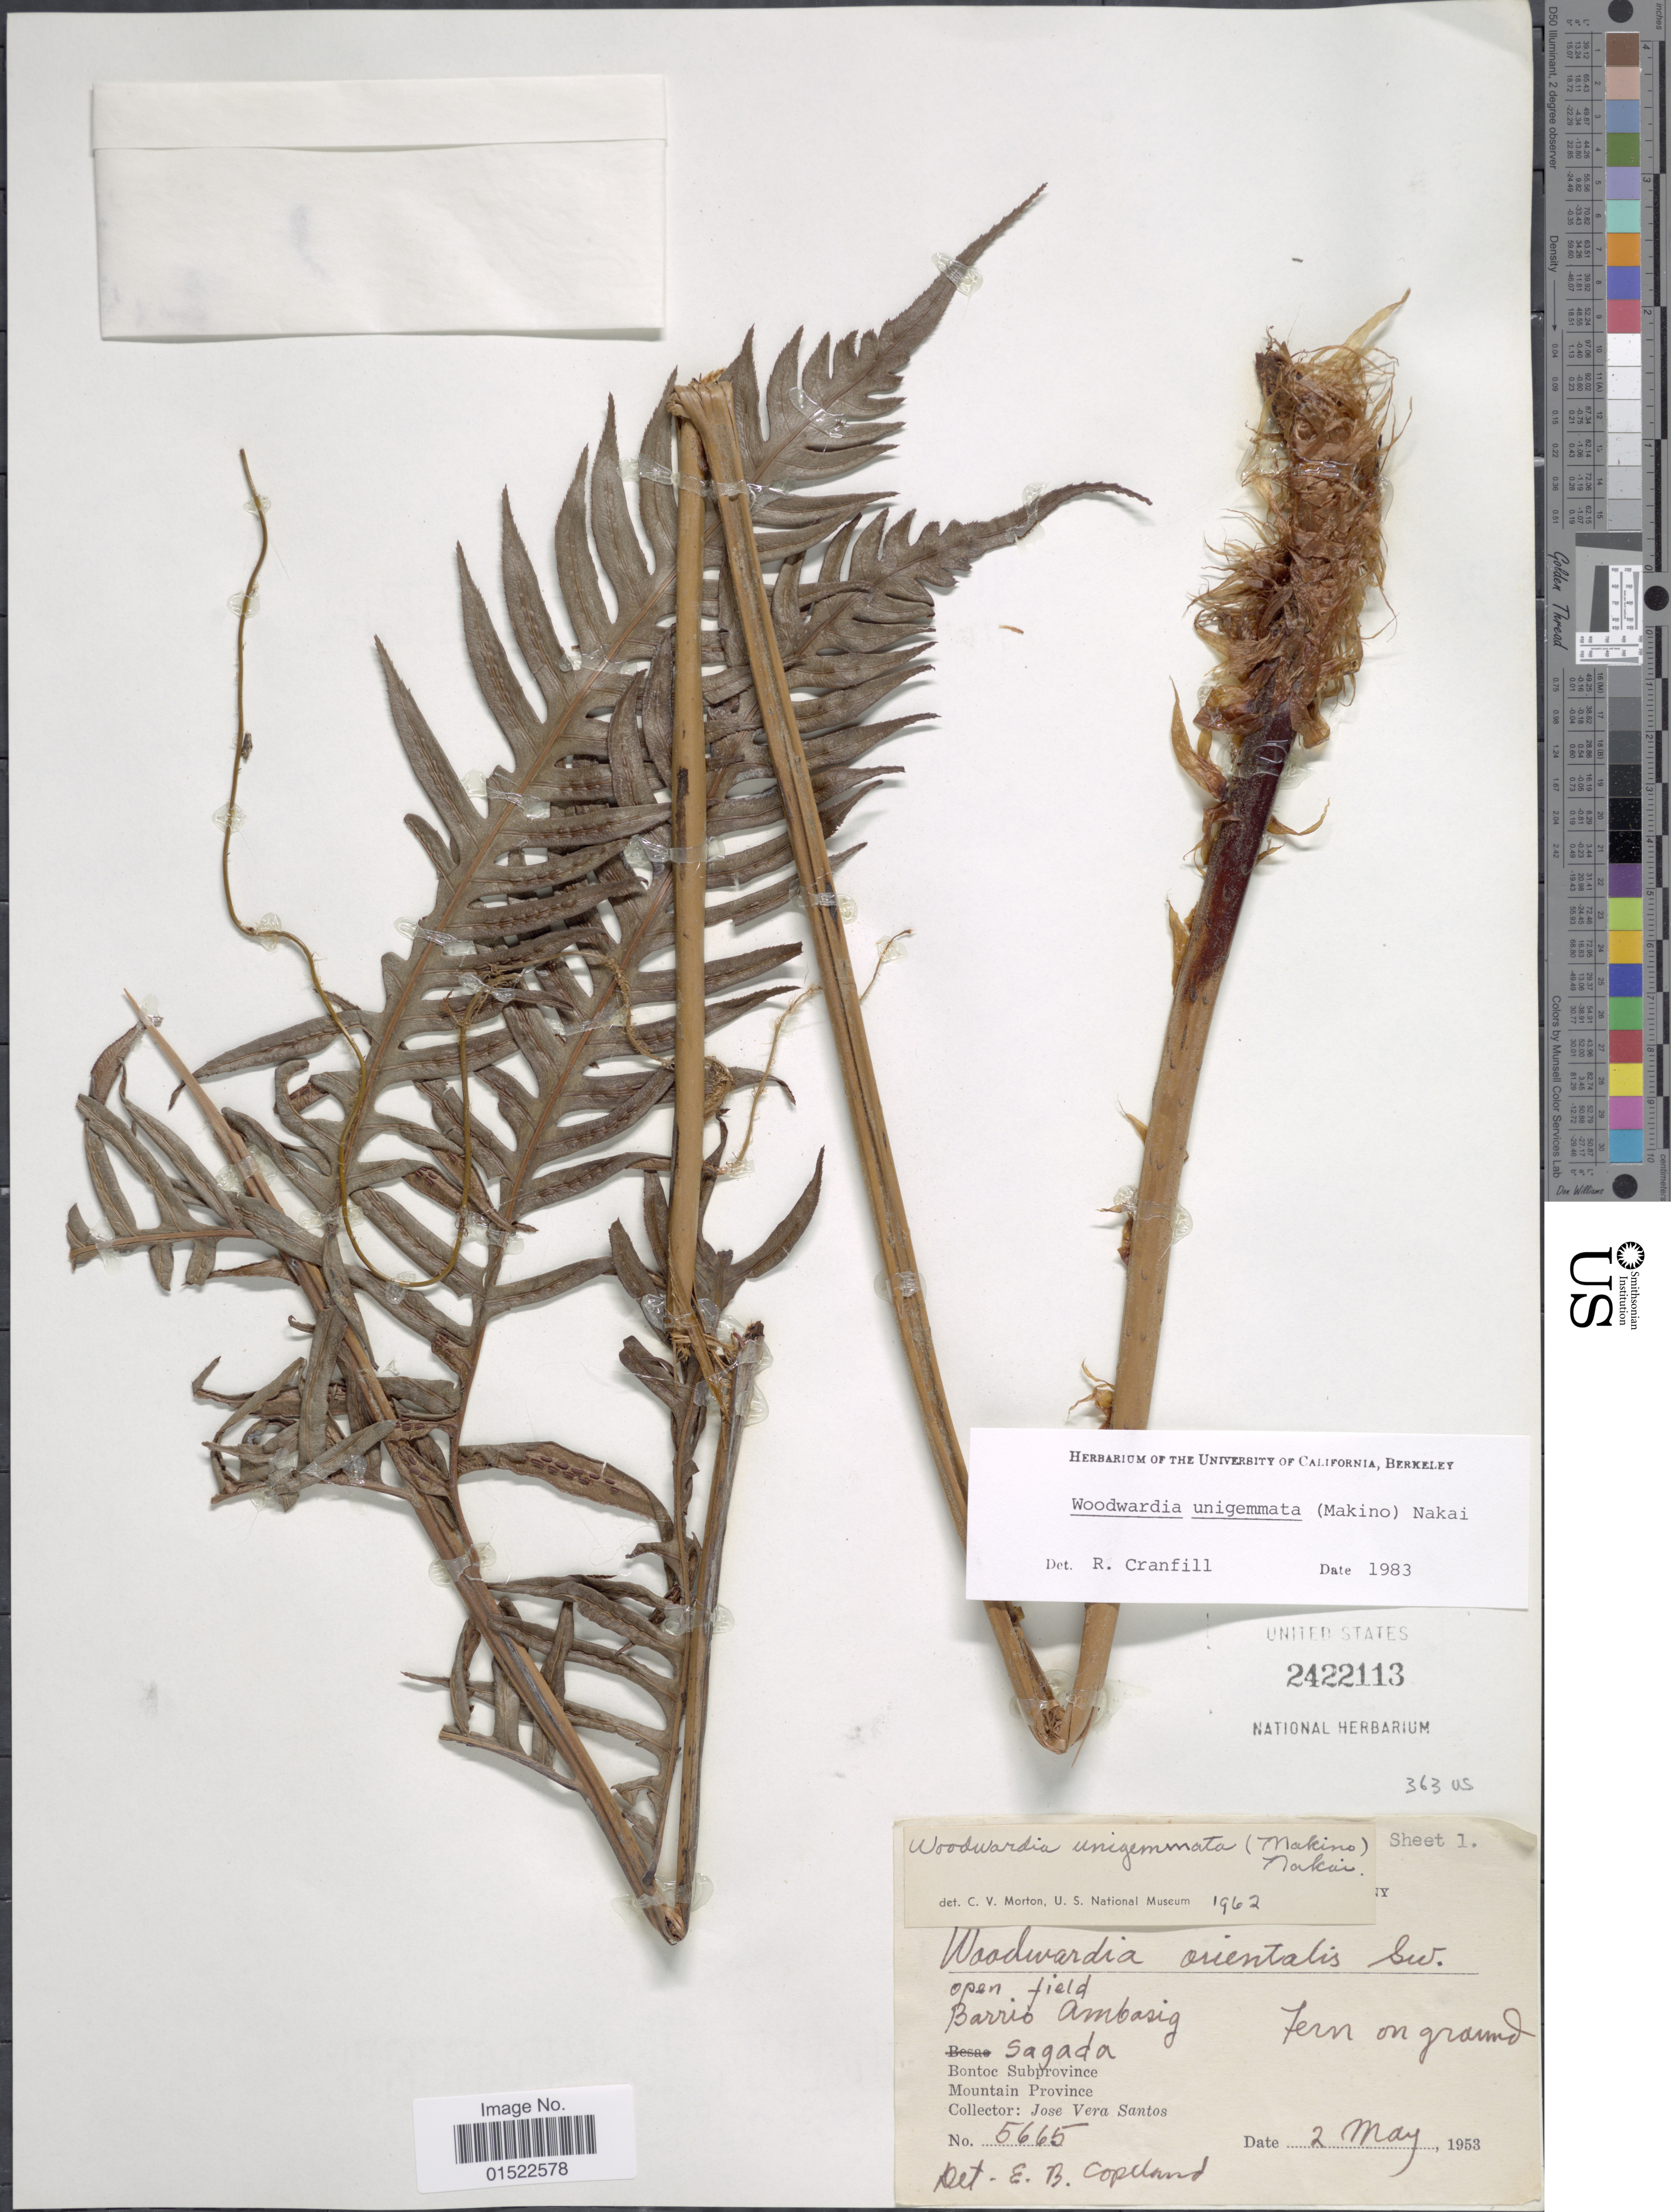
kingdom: Plantae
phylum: Tracheophyta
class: Polypodiopsida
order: Polypodiales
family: Blechnaceae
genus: Woodwardia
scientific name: Woodwardia unigemmata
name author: (Makino) Nakai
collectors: J. V. Santos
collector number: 5665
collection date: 1953-05-02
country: Philippines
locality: Barrio Ambasig, Sagada, Bontoc Subprovince, Mountain Province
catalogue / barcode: US 2422113